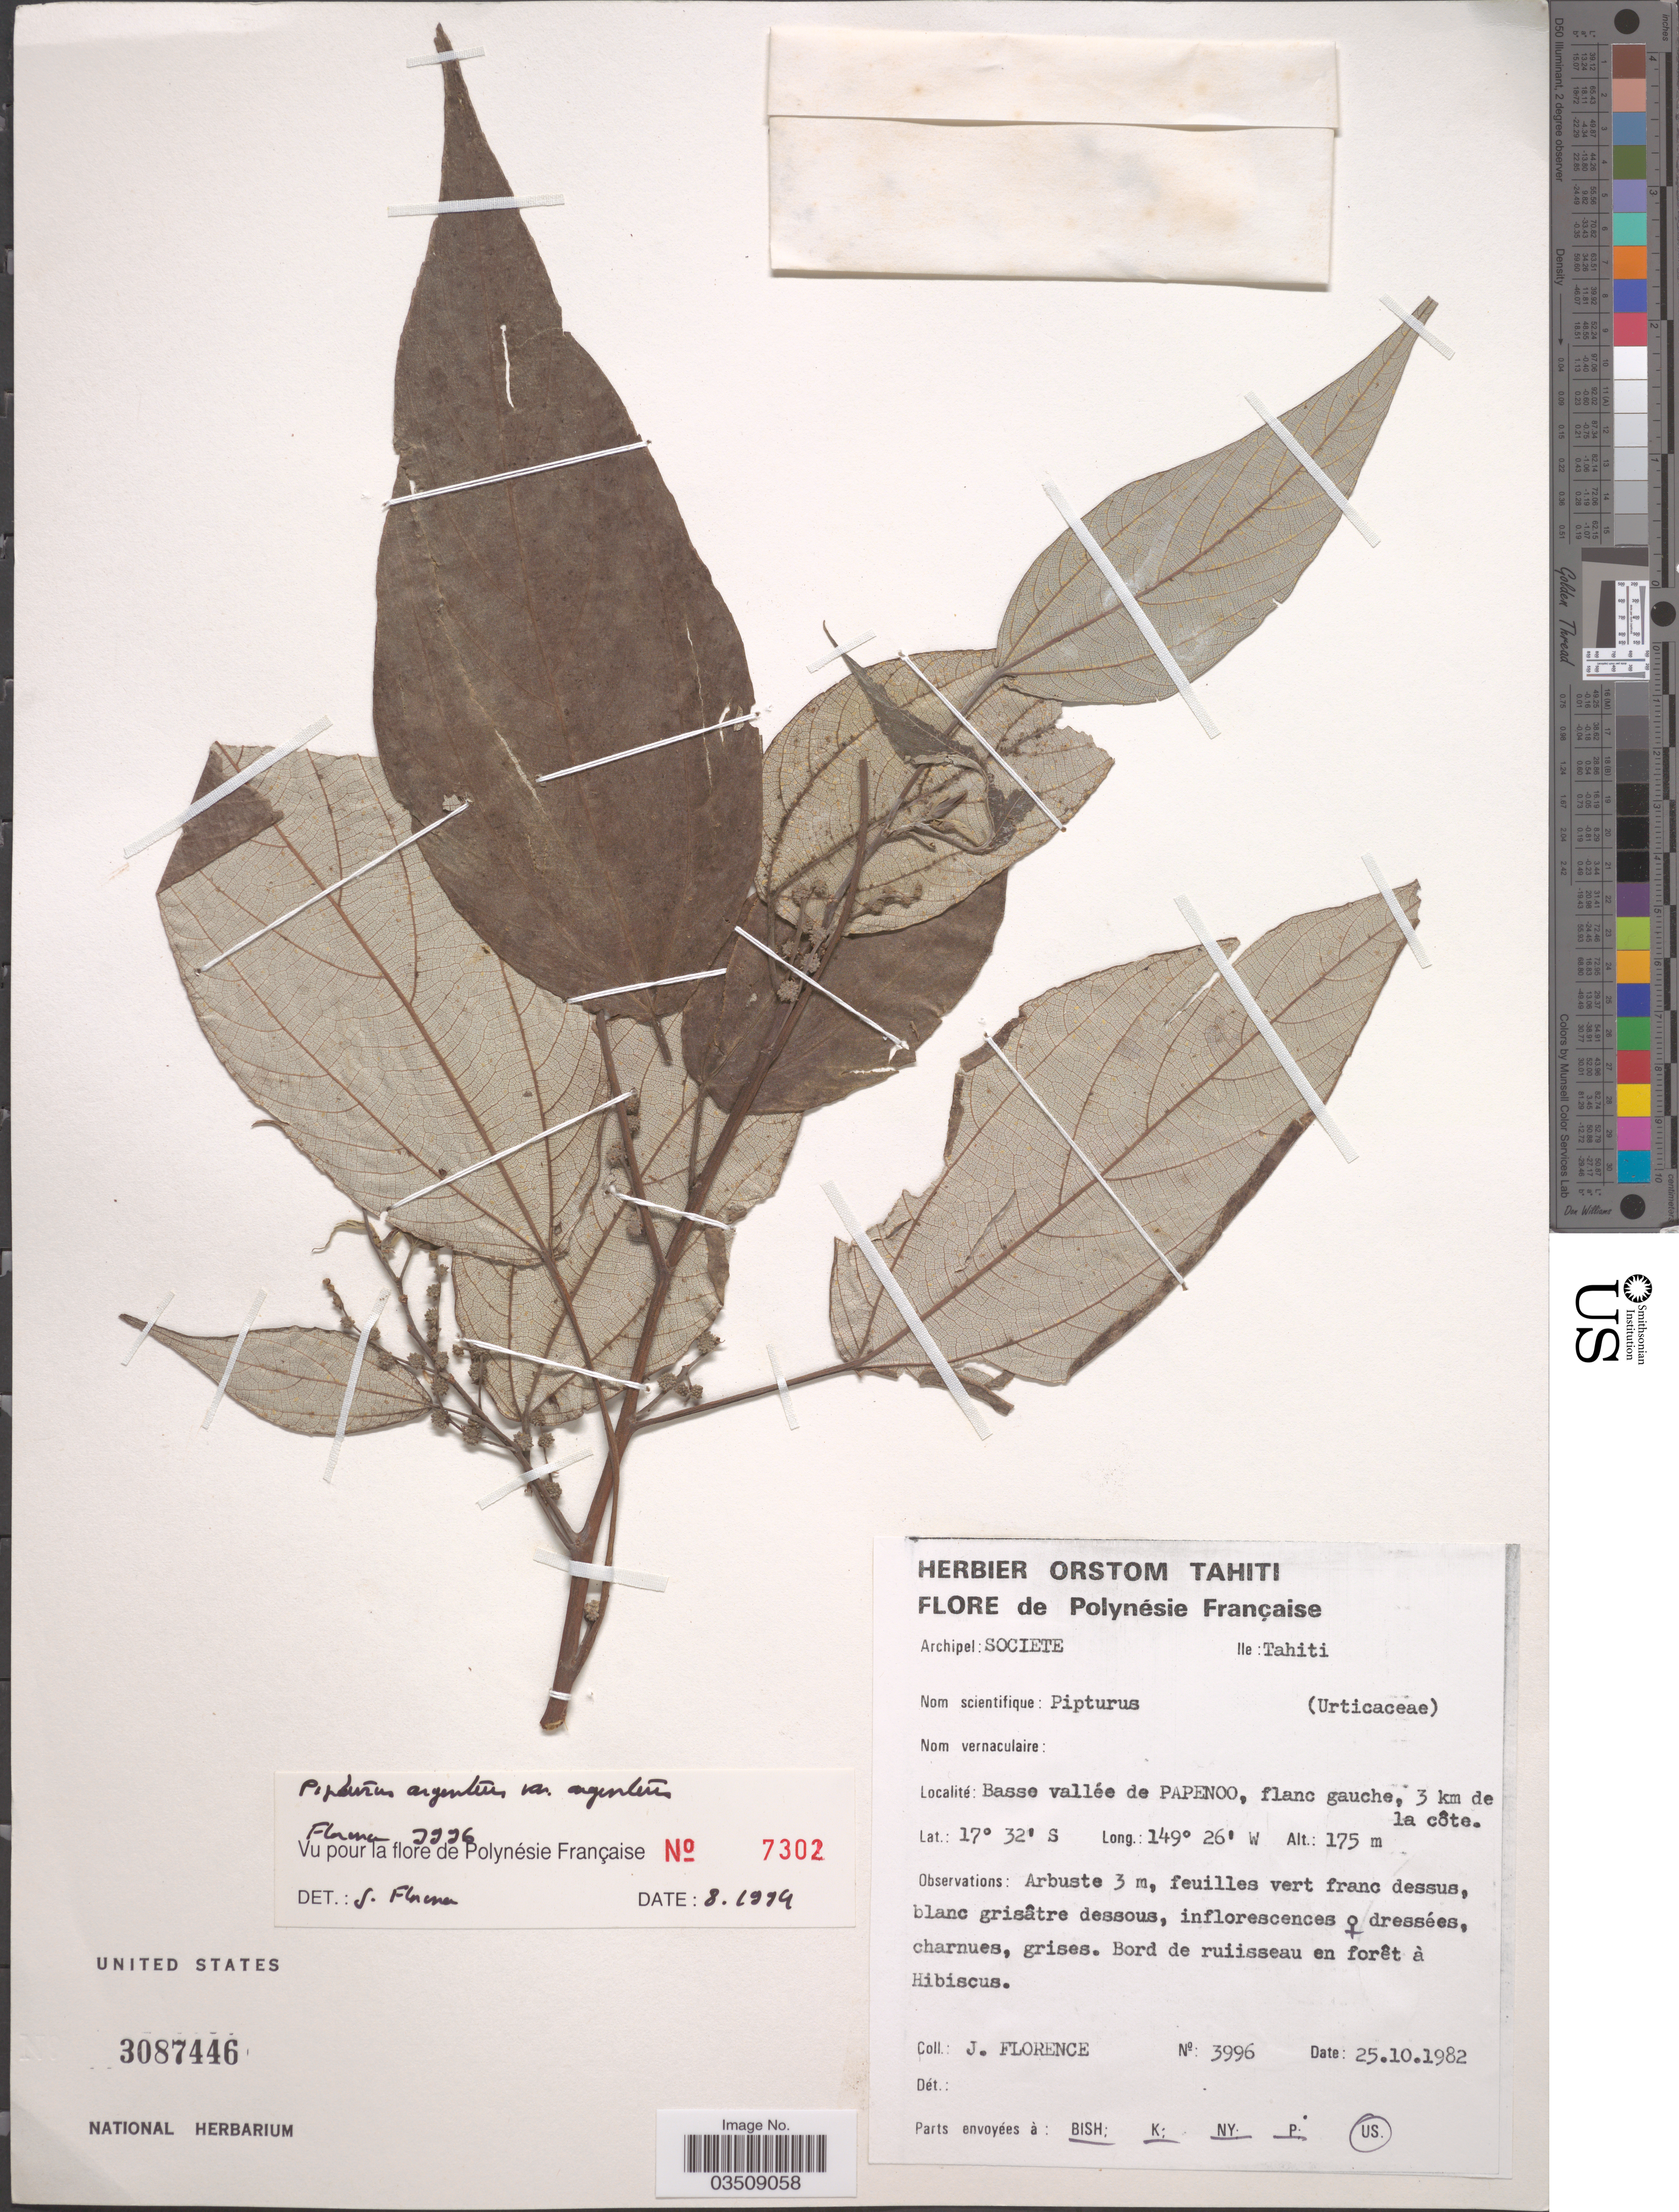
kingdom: Plantae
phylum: Tracheophyta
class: Magnoliopsida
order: Rosales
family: Urticaceae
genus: Pipturus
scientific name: Pipturus argenteus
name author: (G. Forst.) Wedd.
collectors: J. Florence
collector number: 3996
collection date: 1982-10-25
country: French Polynesia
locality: Archipel: Societe. Ile: Tahiti. Basse vallée de Papenoo, flanc gauche, 3 km de la côte.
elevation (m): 175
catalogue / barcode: US 3087446